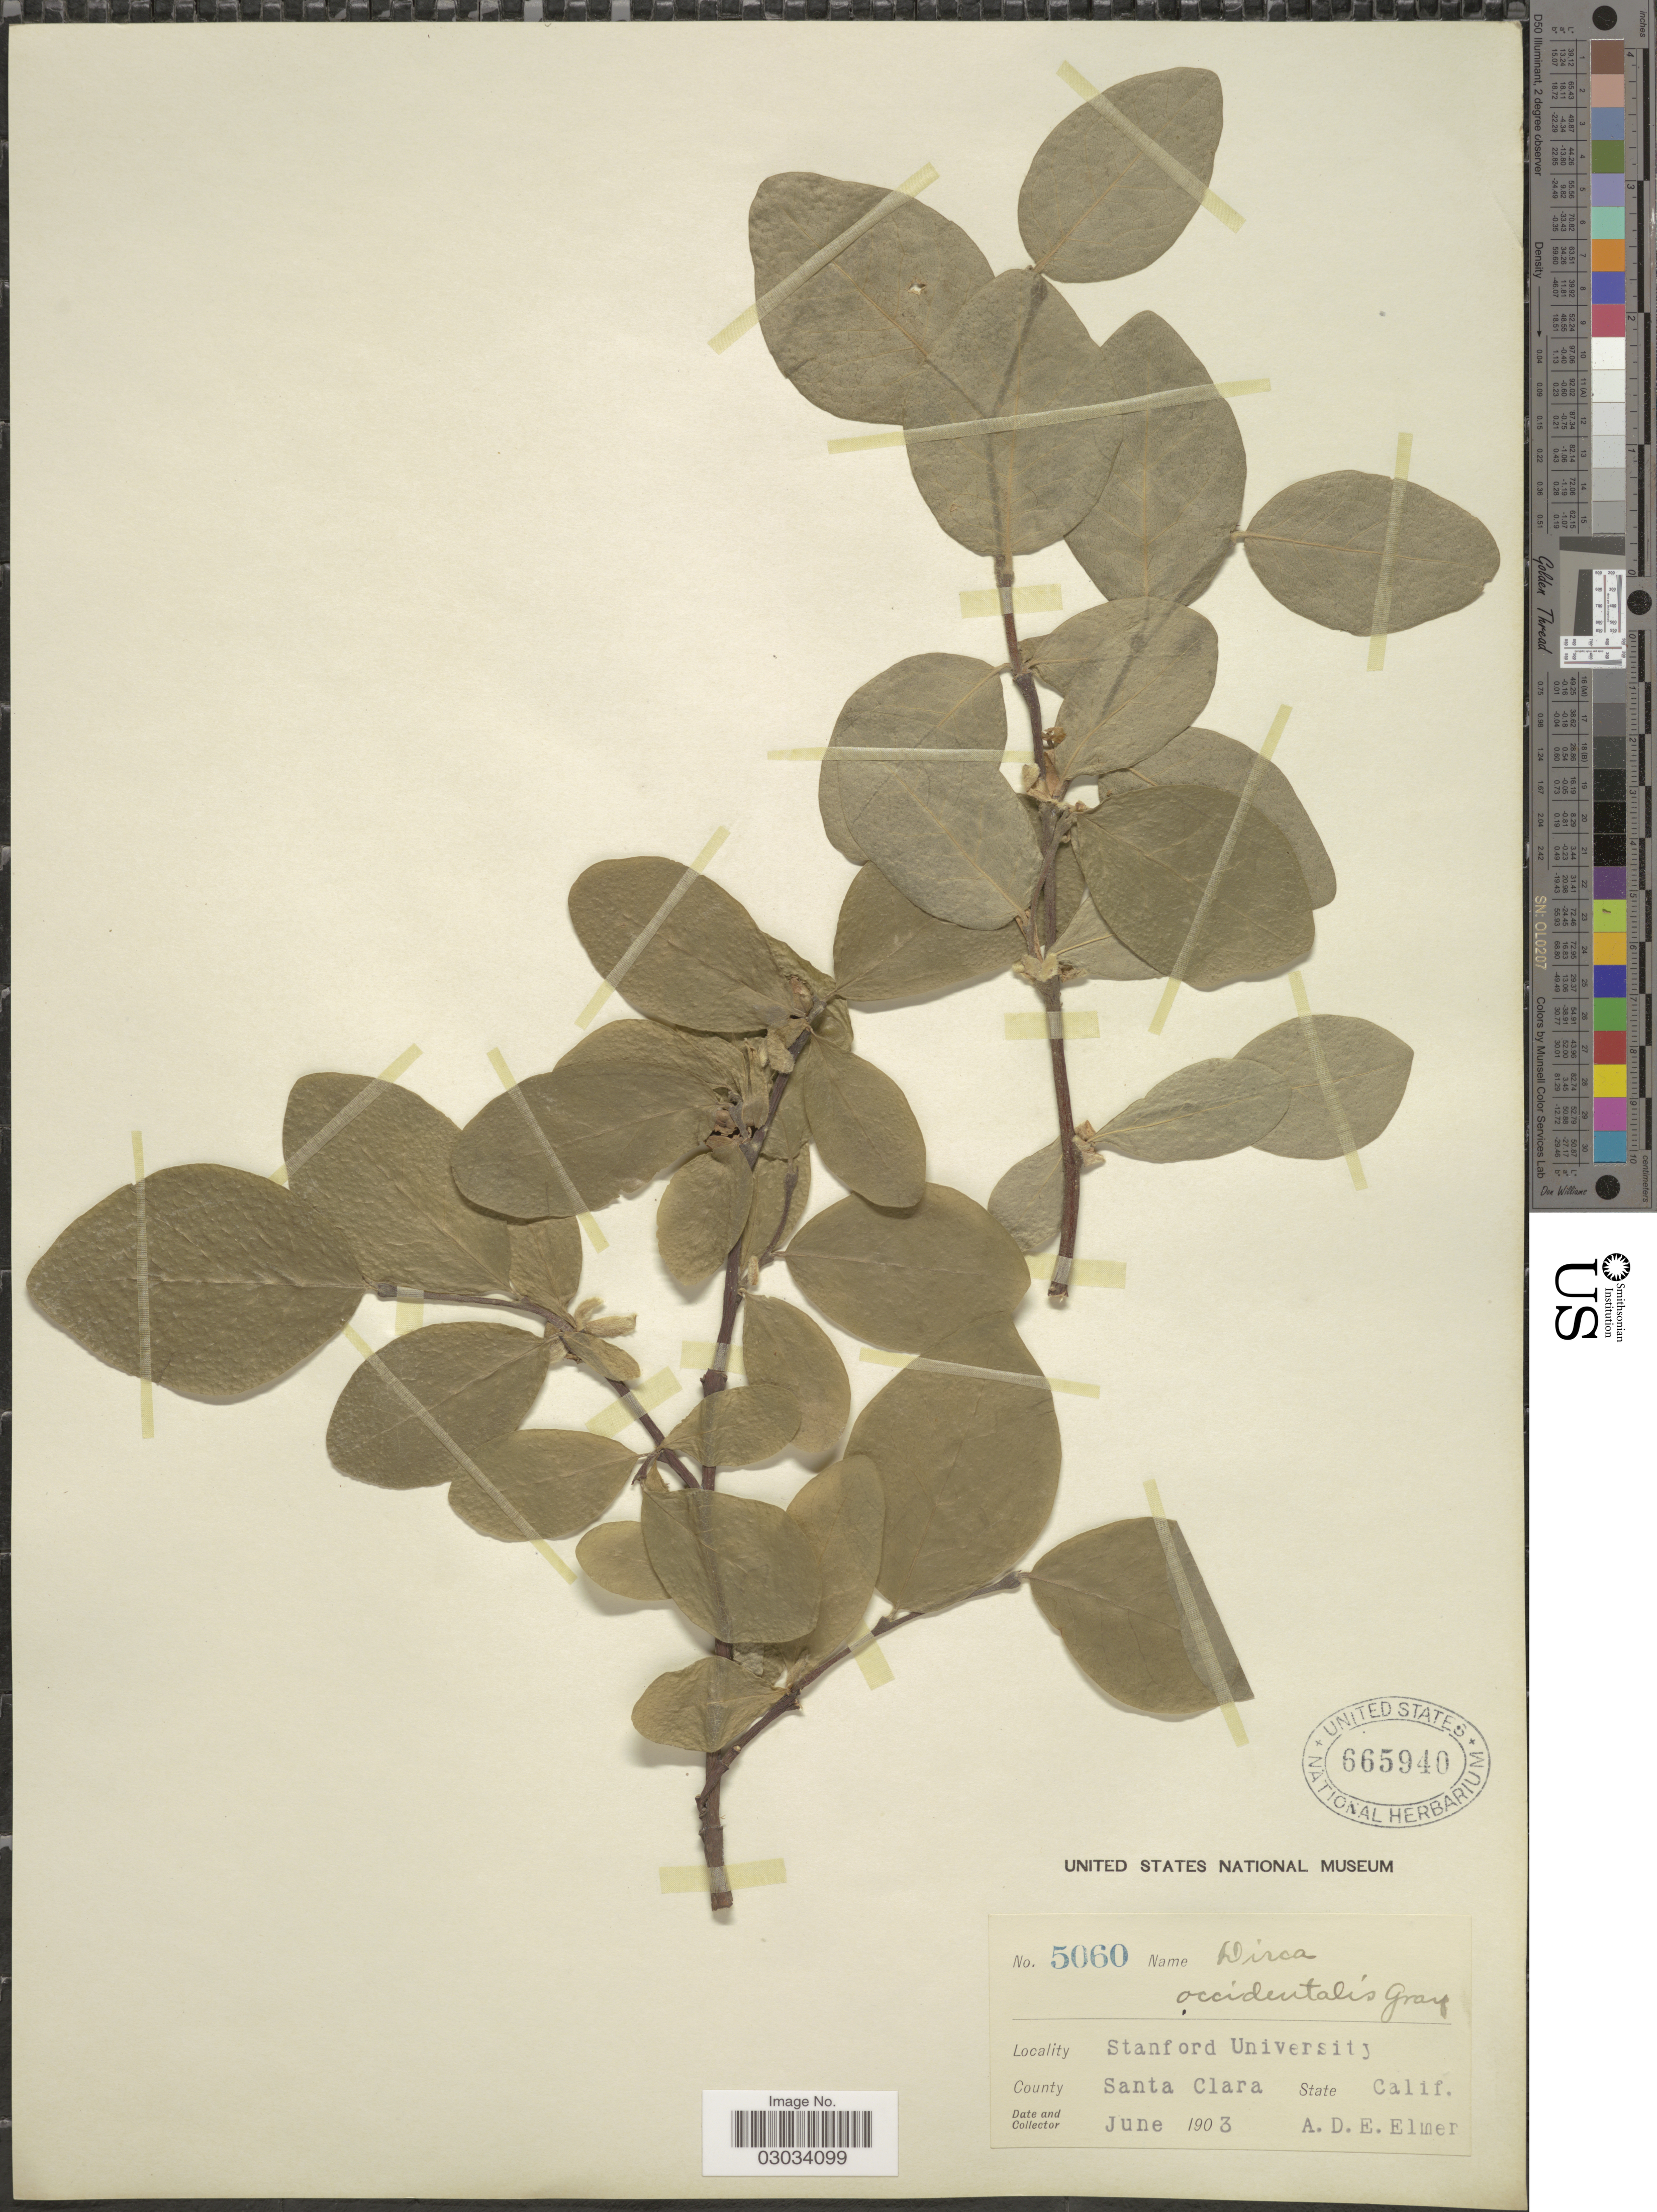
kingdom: Plantae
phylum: Tracheophyta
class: Magnoliopsida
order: Malvales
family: Thymelaeaceae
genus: Dirca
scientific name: Dirca occidentalis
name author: A. Gray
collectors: A. D. E. Elmer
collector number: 5060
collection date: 1903-06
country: United States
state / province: California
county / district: Santa Clara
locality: Stanford University. County Santa Clara.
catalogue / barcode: US 665940